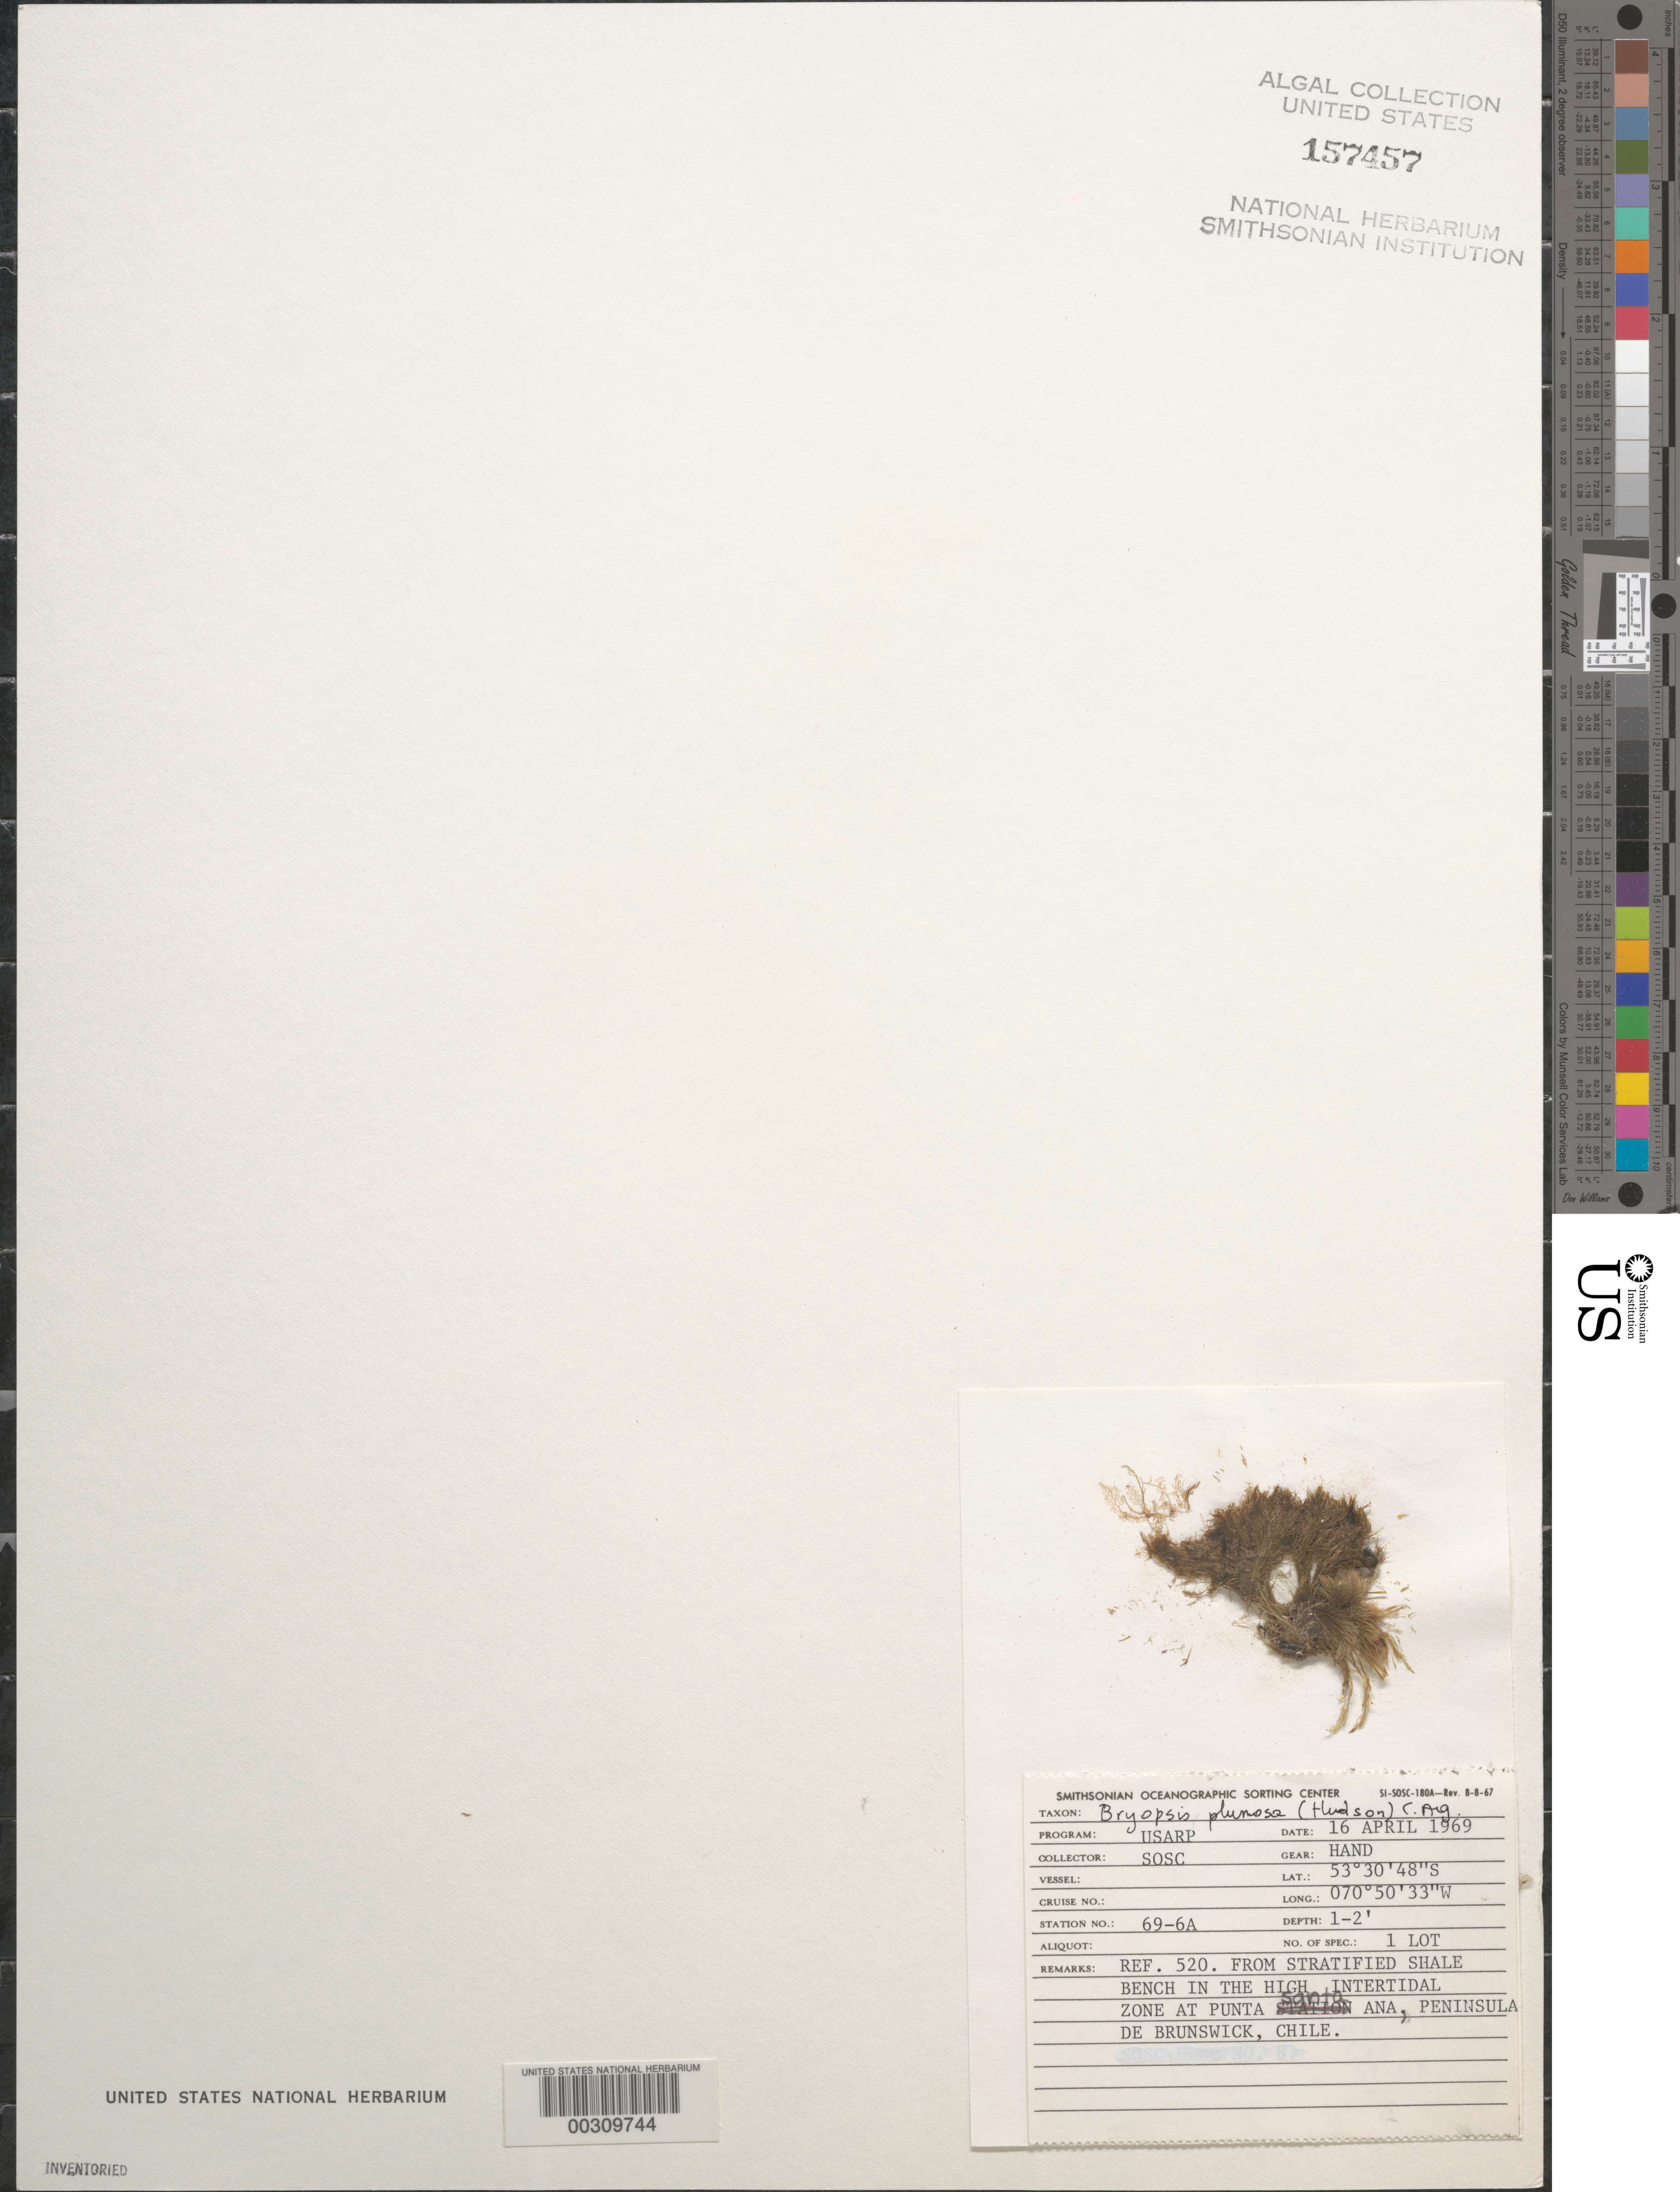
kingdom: Plantae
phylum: Chlorophyta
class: Ulvophyceae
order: Bryopsidales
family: Bryopsidaceae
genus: Bryopsis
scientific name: Bryopsis plumosa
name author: (Huds.) C. Agardh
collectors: SOSC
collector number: Station 69-6a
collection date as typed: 16 Apr 1969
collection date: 1969-04-16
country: Chile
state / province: Magallanes y de la Antártica Chilena (XII)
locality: Punta santa ana, peninsula de brunswick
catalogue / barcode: US 157457